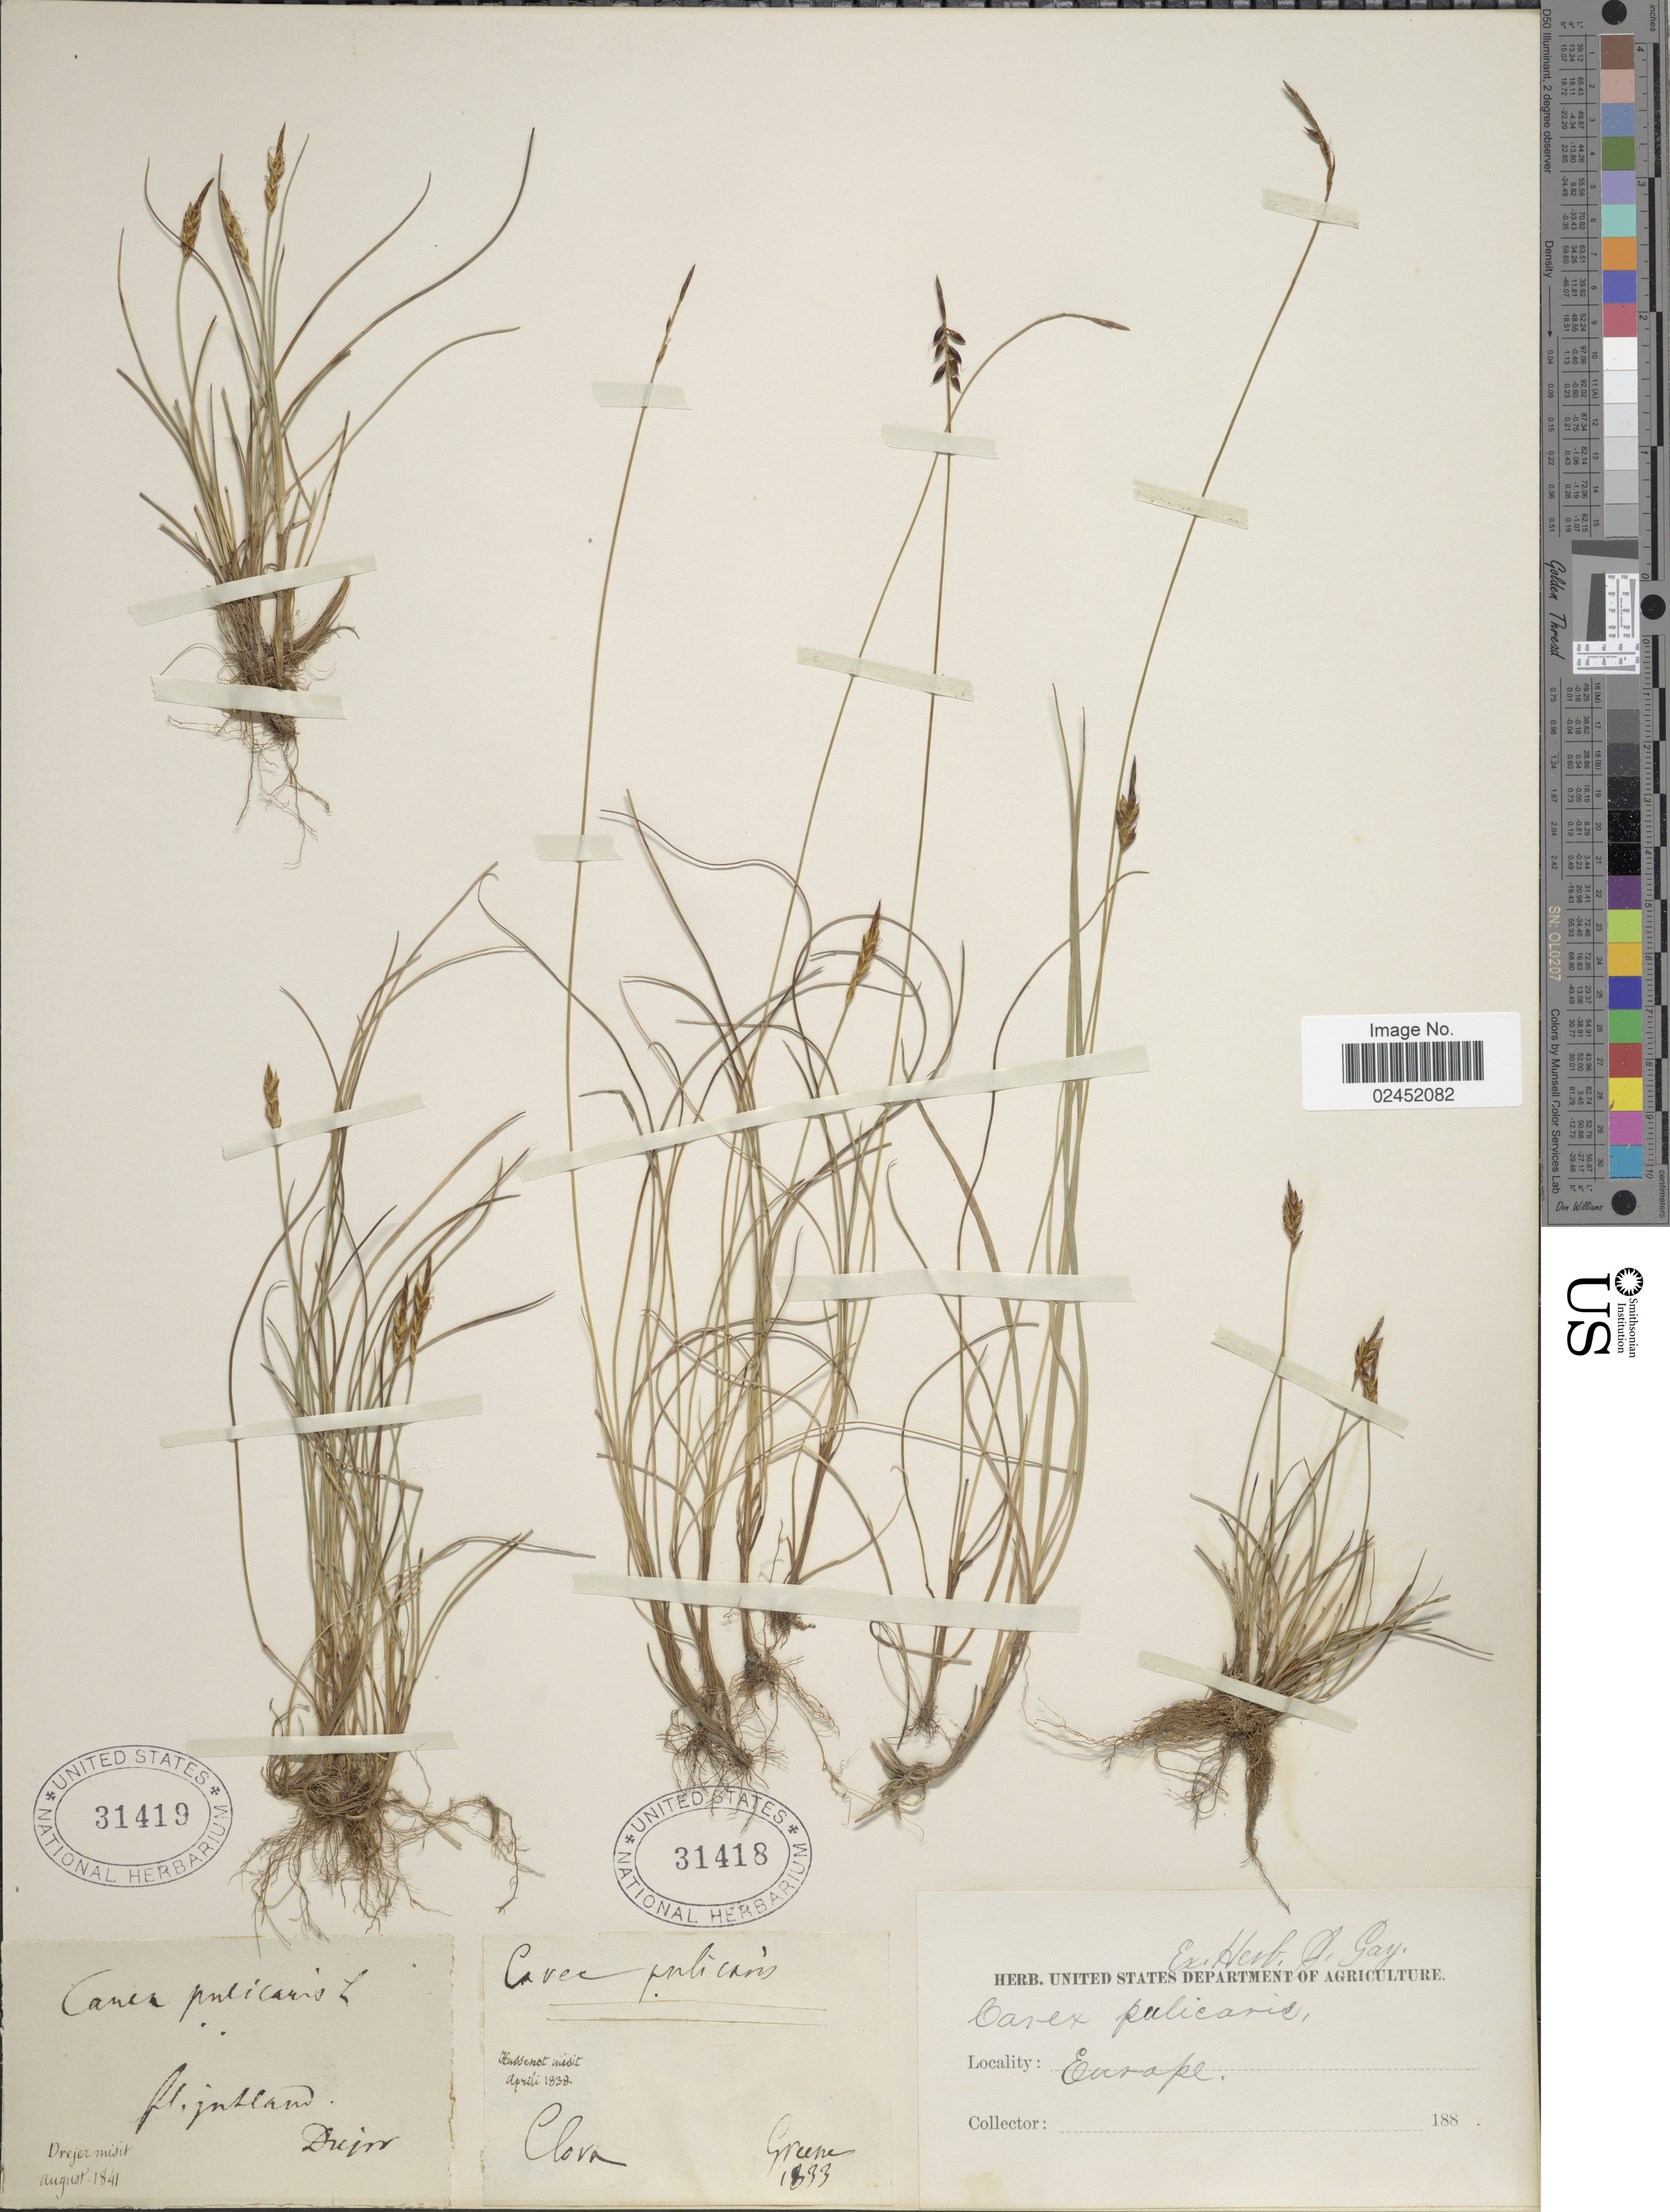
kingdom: Plantae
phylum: Tracheophyta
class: Liliopsida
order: Poales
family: Cyperaceae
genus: Carex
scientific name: Carex pulicaris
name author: L.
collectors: Drejer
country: Denmark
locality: Jutland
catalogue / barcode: US 31419-2